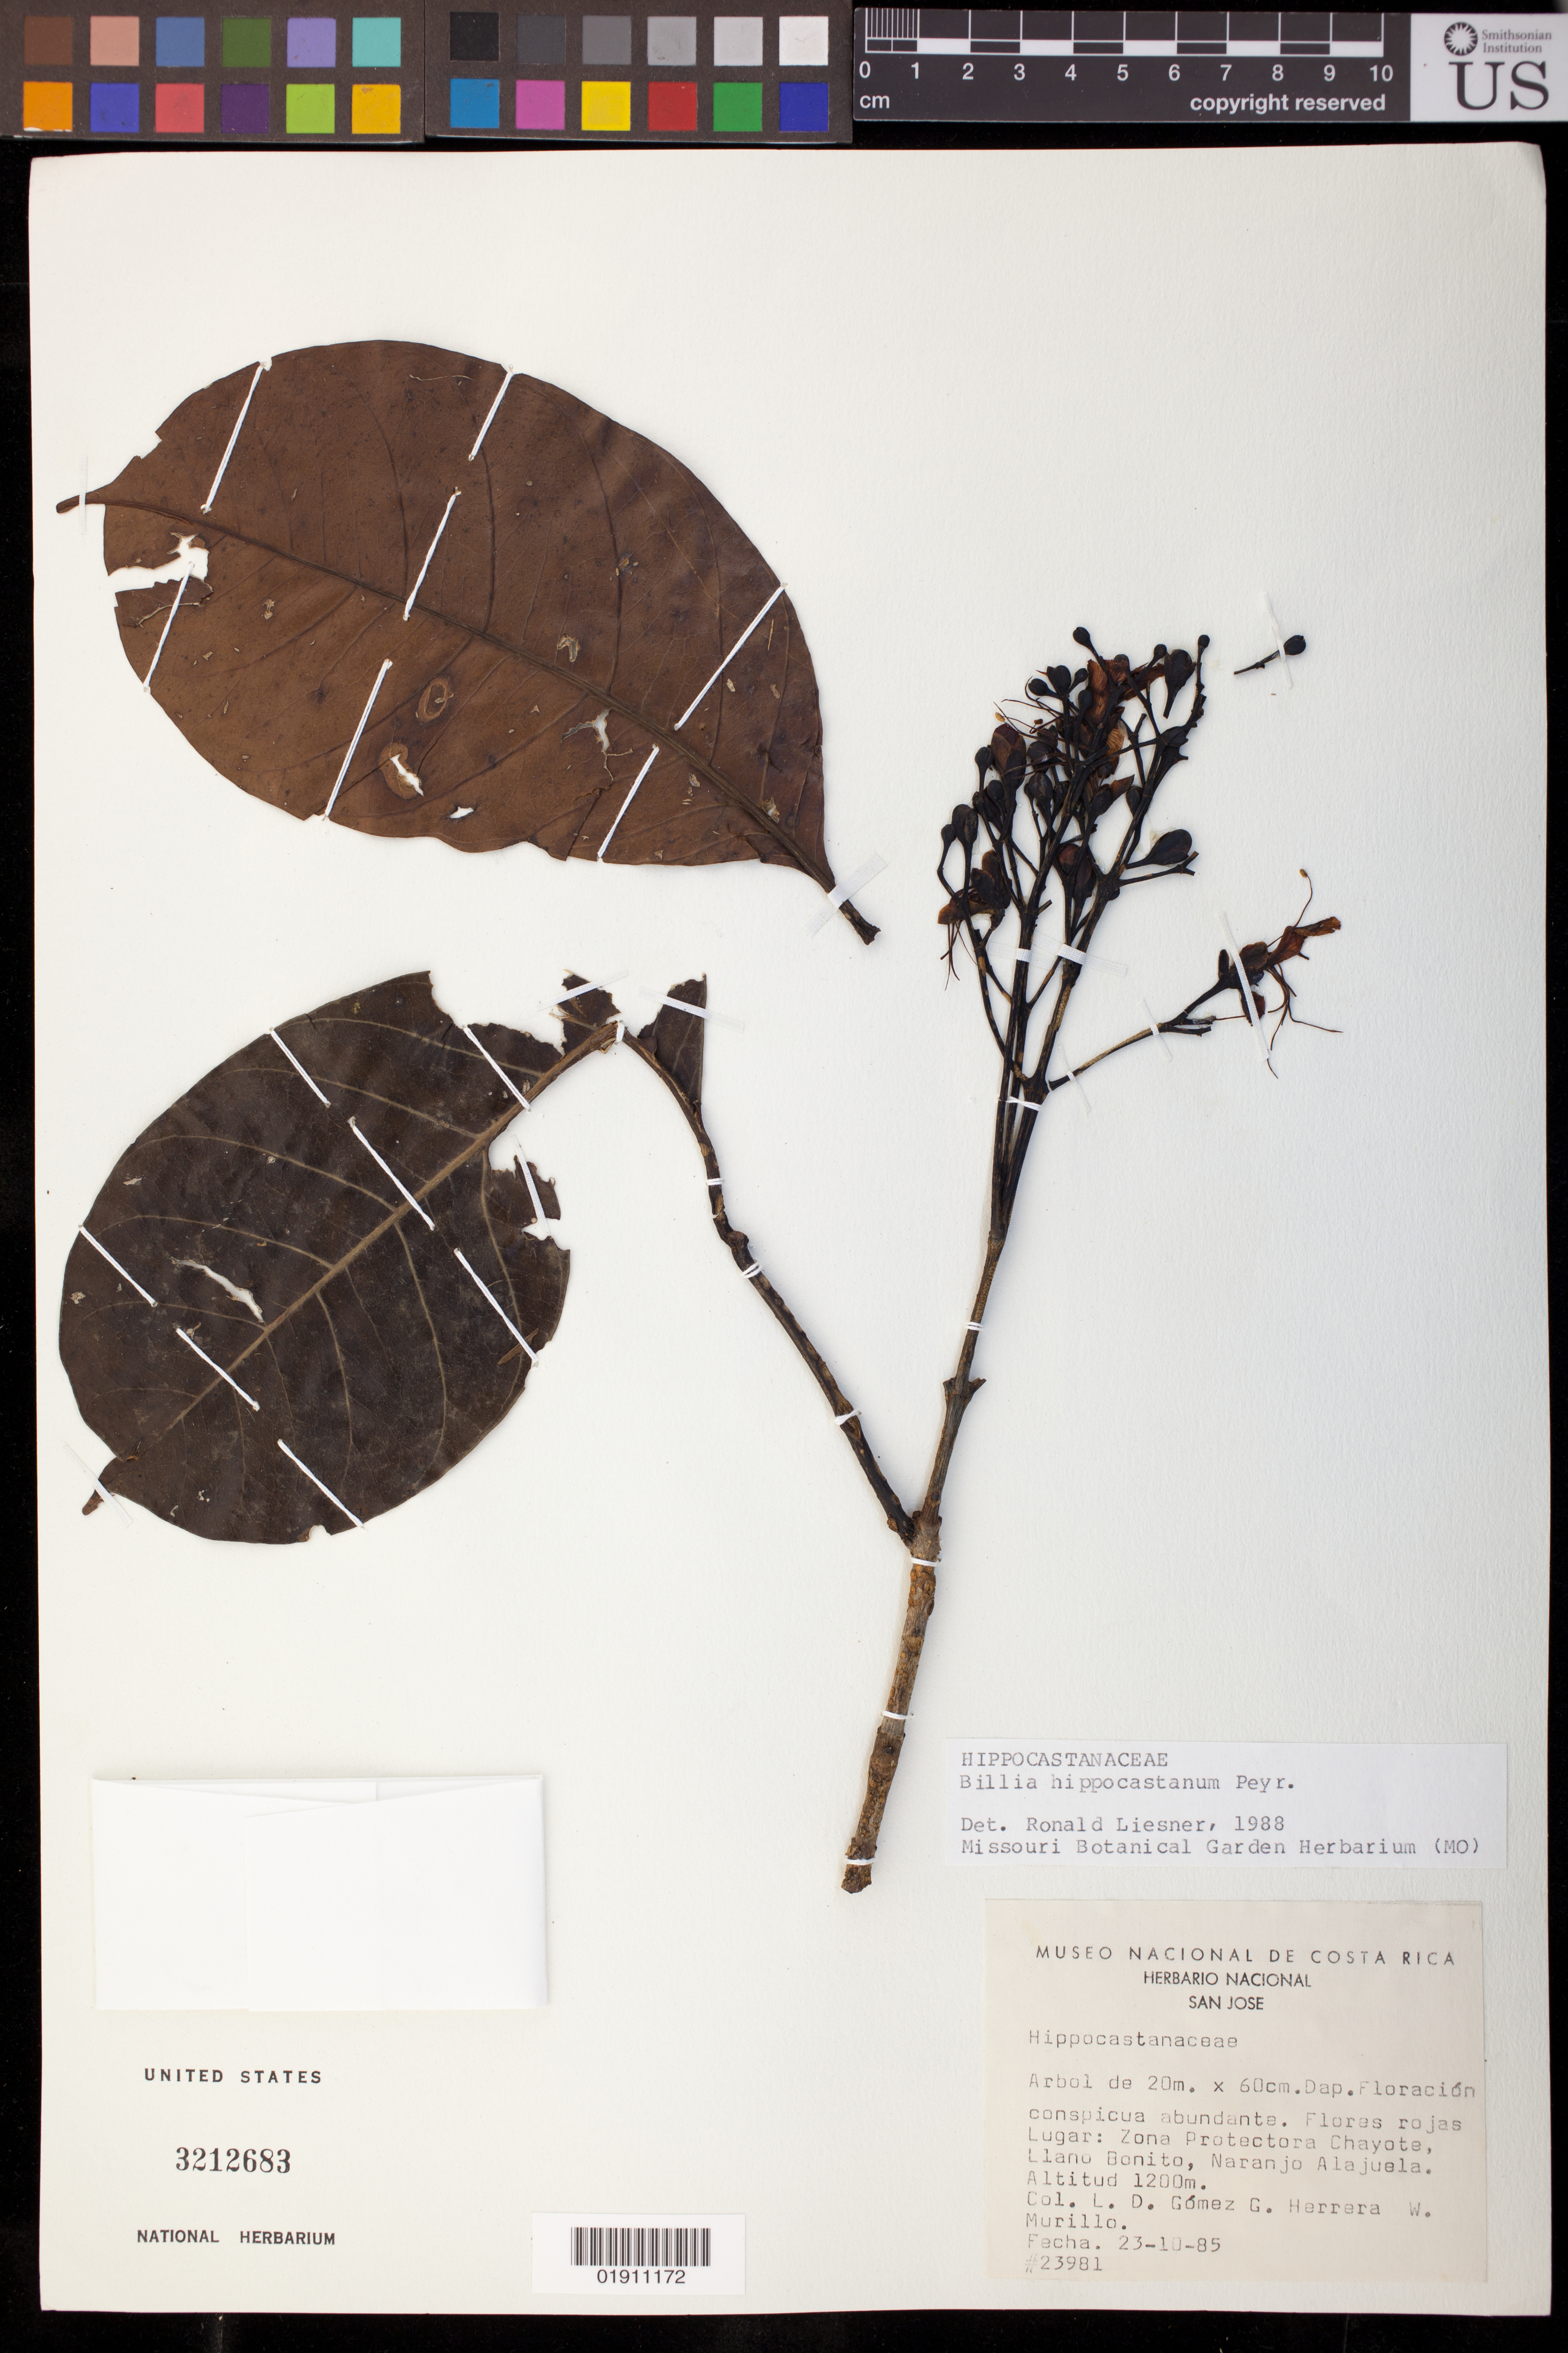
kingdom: Plantae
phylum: Tracheophyta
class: Magnoliopsida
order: Sapindales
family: Sapindaceae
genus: Billia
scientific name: Billia hippocastanum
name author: Peyr.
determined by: Liesner, R. L.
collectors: L. D. Gómez, G. Herrera & W. Murillo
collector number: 23981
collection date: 1985-10-23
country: Costa Rica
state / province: Alajuela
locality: Zona Protectora Chayote, Llano Bonito, Naranjo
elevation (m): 1200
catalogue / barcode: US 3212683